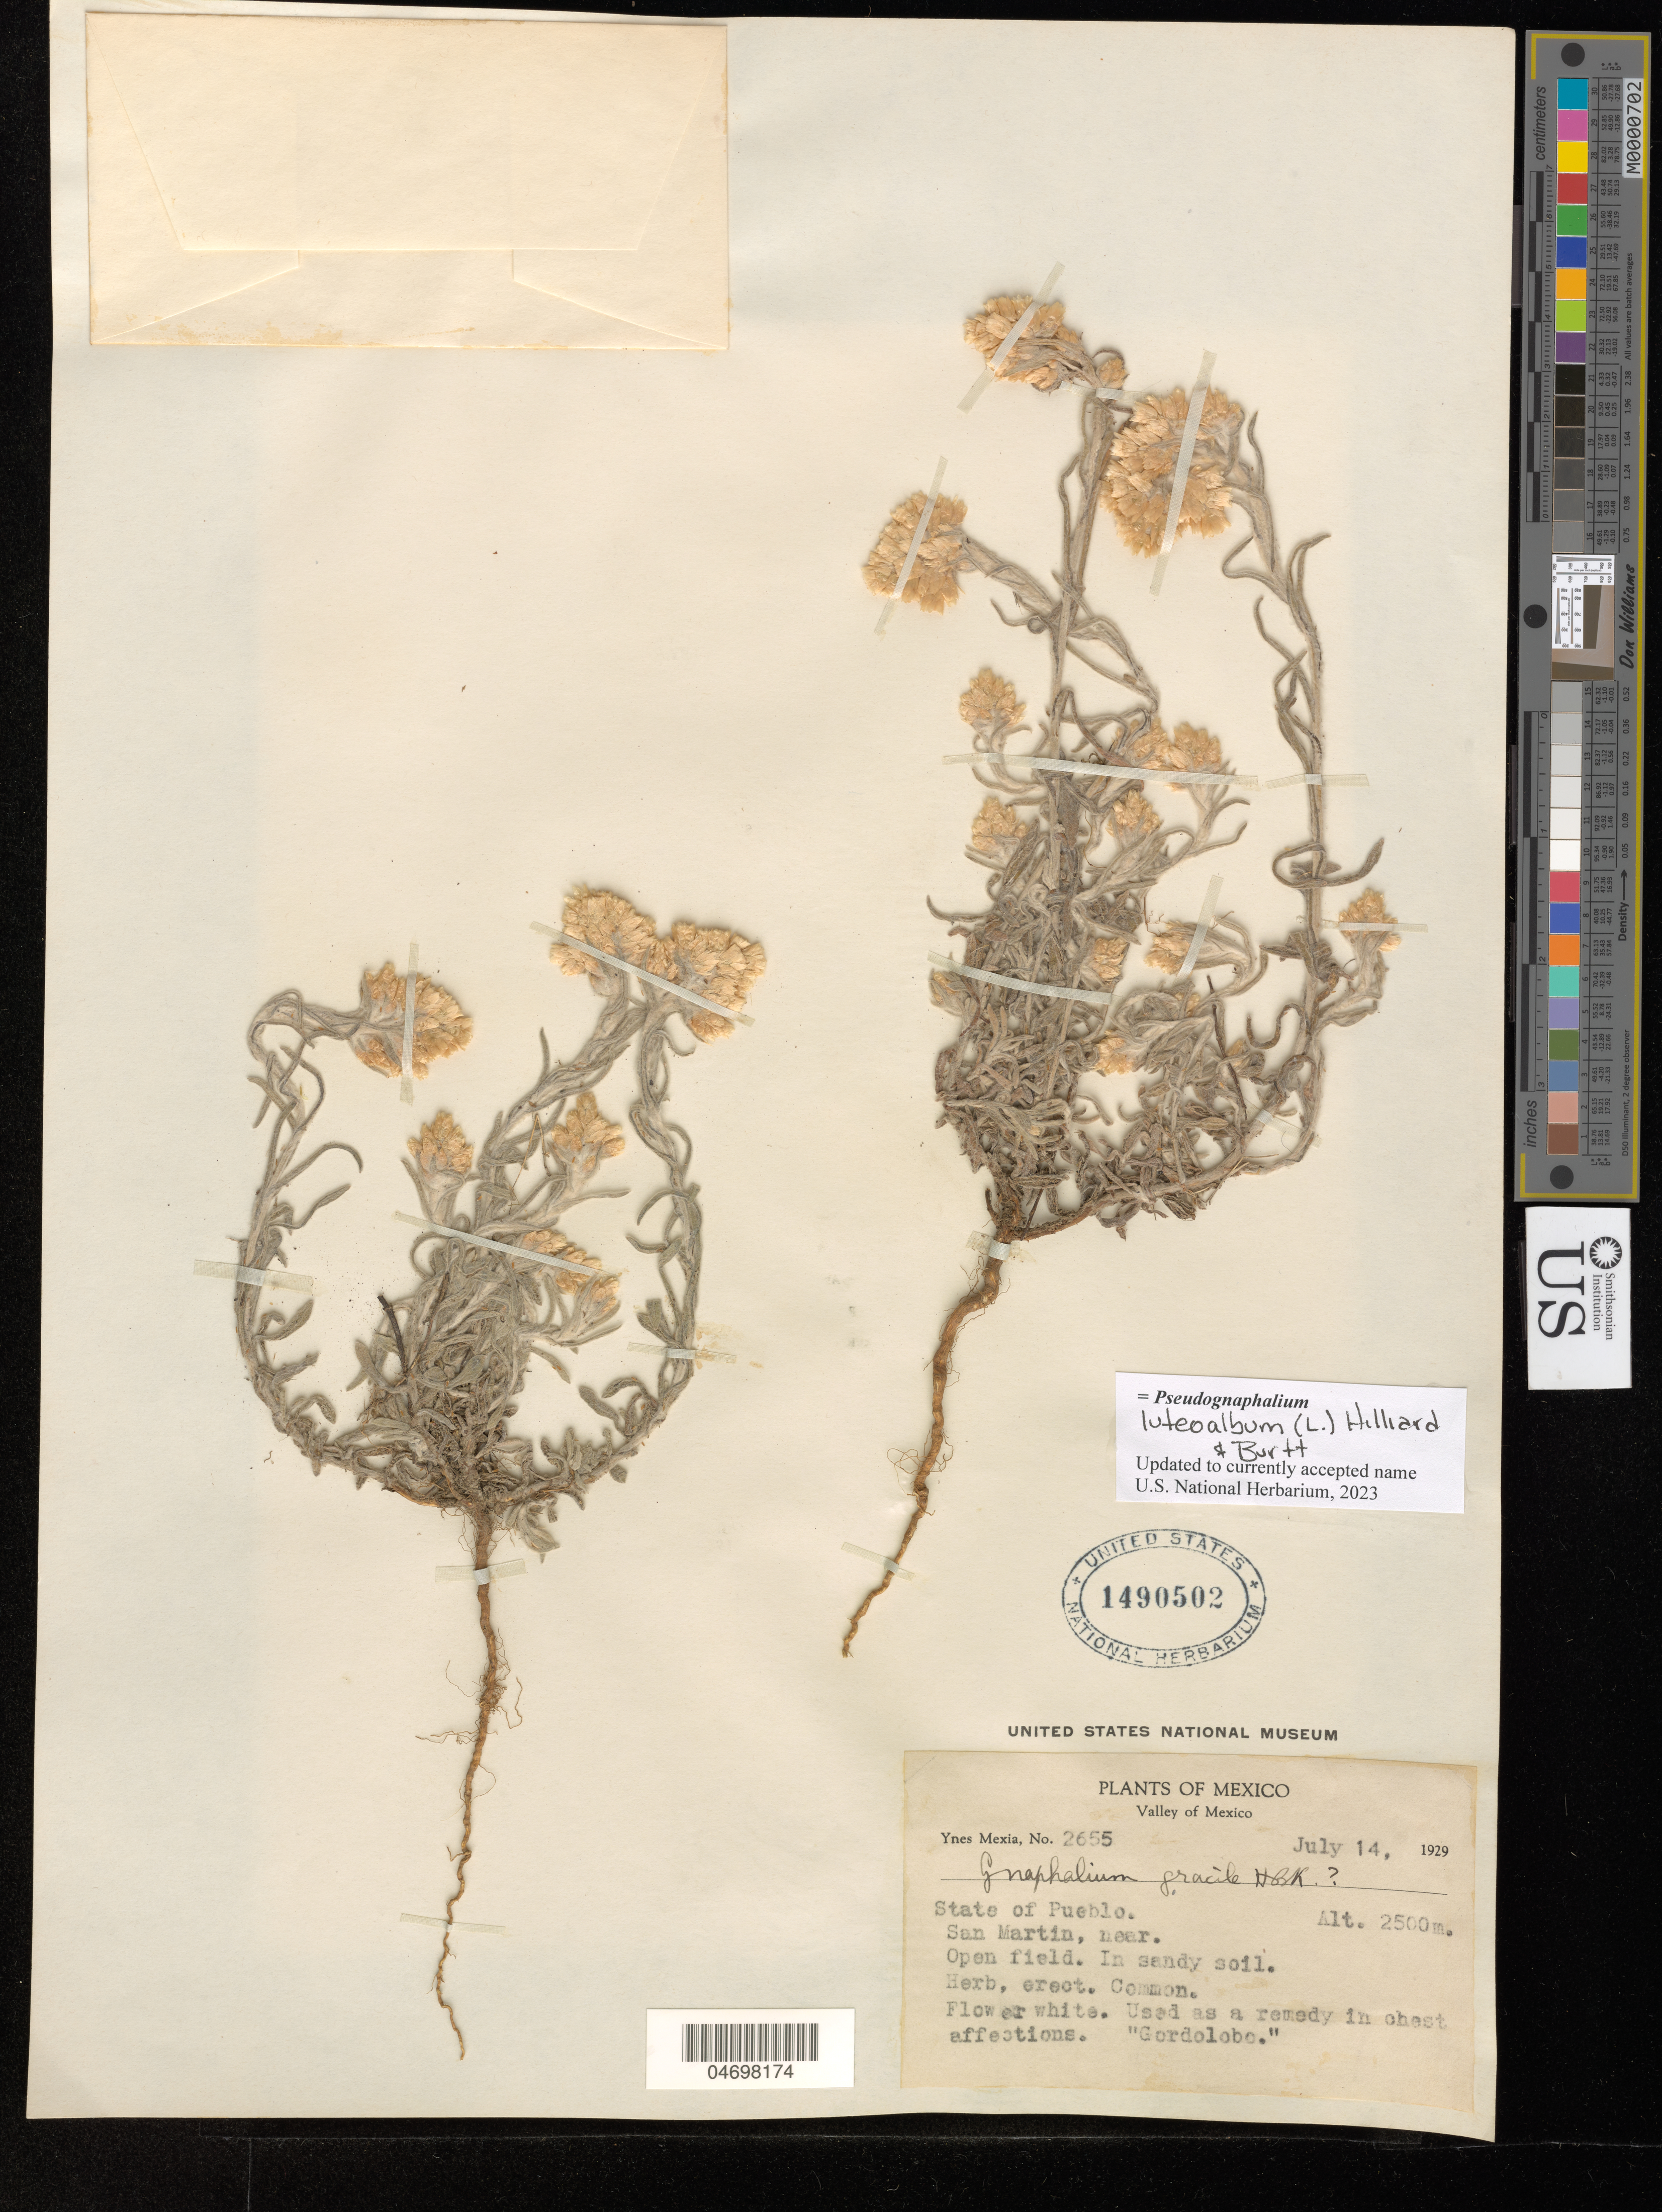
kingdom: Plantae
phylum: Tracheophyta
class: Magnoliopsida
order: Asterales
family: Asteraceae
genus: Pseudognaphalium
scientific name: Pseudognaphalium luteoalbum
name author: (L.) Hilliard & B.L. Burtt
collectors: Y. Mexia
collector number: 2655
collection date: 1929-07-14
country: Mexico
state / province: Puebla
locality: near San Martin, near open field, in sandy soil, among grasses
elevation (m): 2500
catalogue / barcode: US 1490502